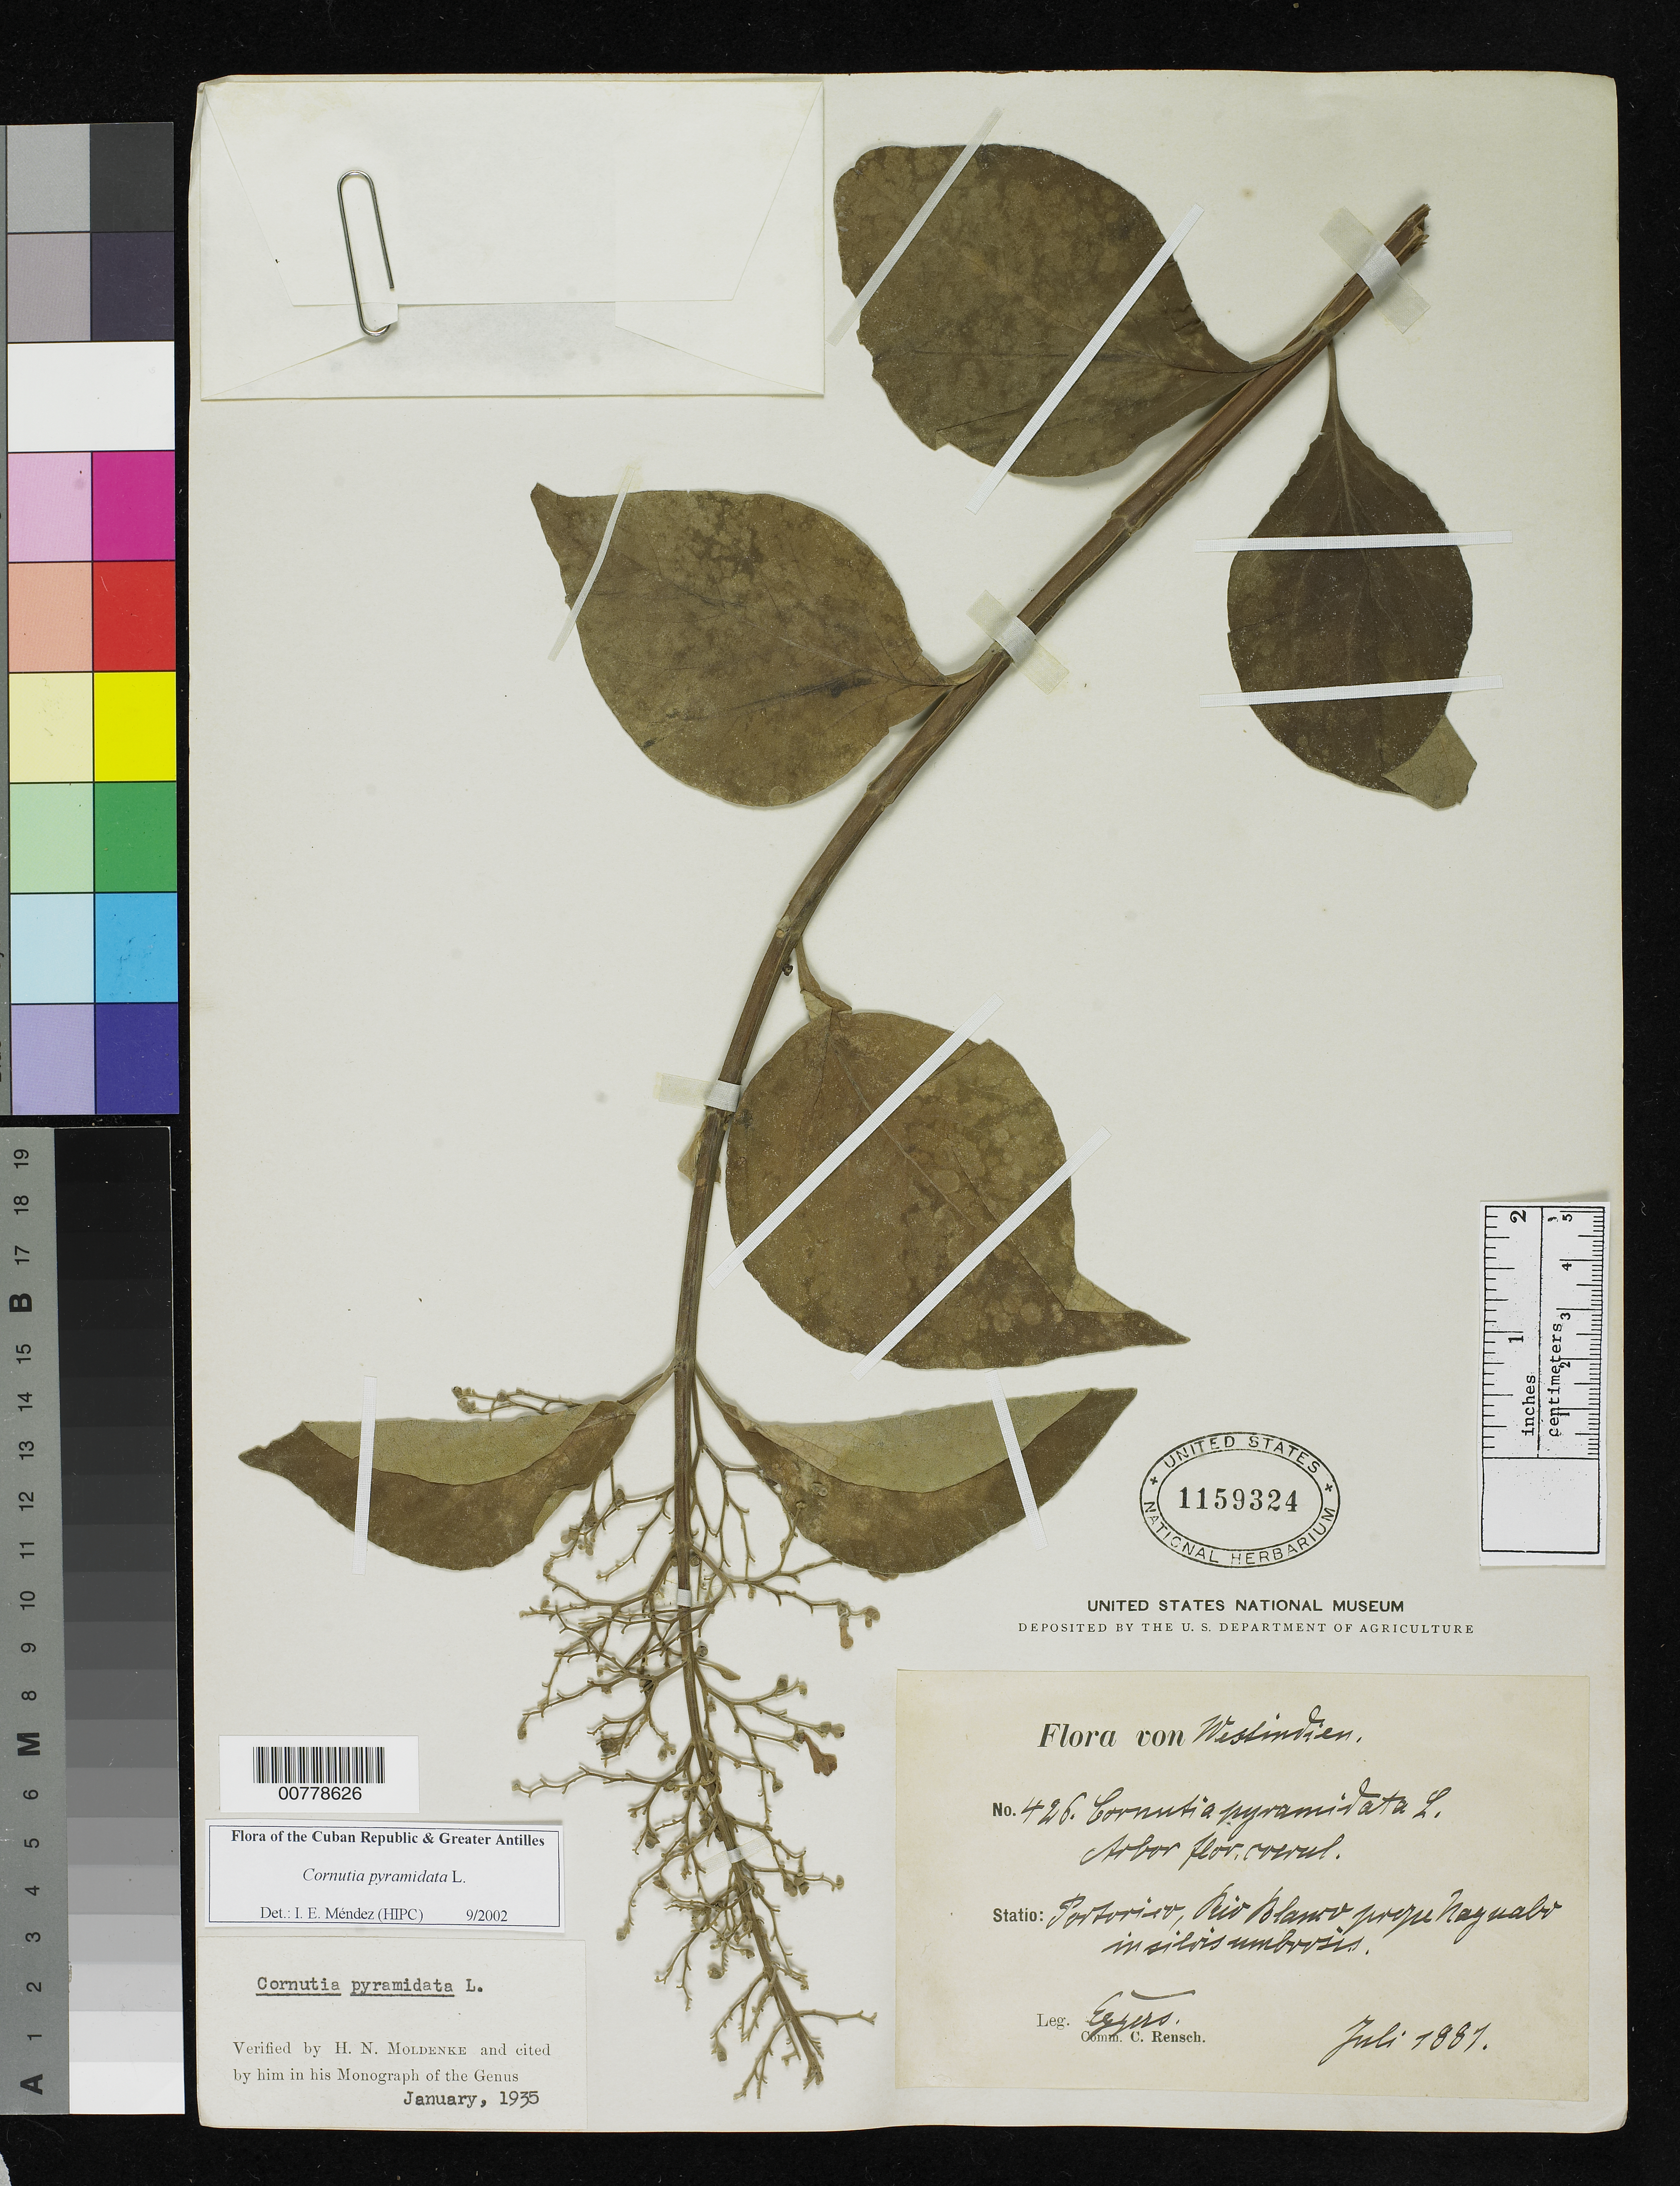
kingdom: Plantae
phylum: Tracheophyta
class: Magnoliopsida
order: Lamiales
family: Lamiaceae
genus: Cornutia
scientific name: Cornutia pyramidata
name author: L.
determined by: Méndez, Isidro E., (HIPC)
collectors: H. F. A. von Eggers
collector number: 426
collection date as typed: Jul 1881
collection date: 1881-07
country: Puerto Rico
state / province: Naguabo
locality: Rio Blanco, prope Naguabo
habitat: In silvis umbrosis.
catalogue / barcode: US 1159324